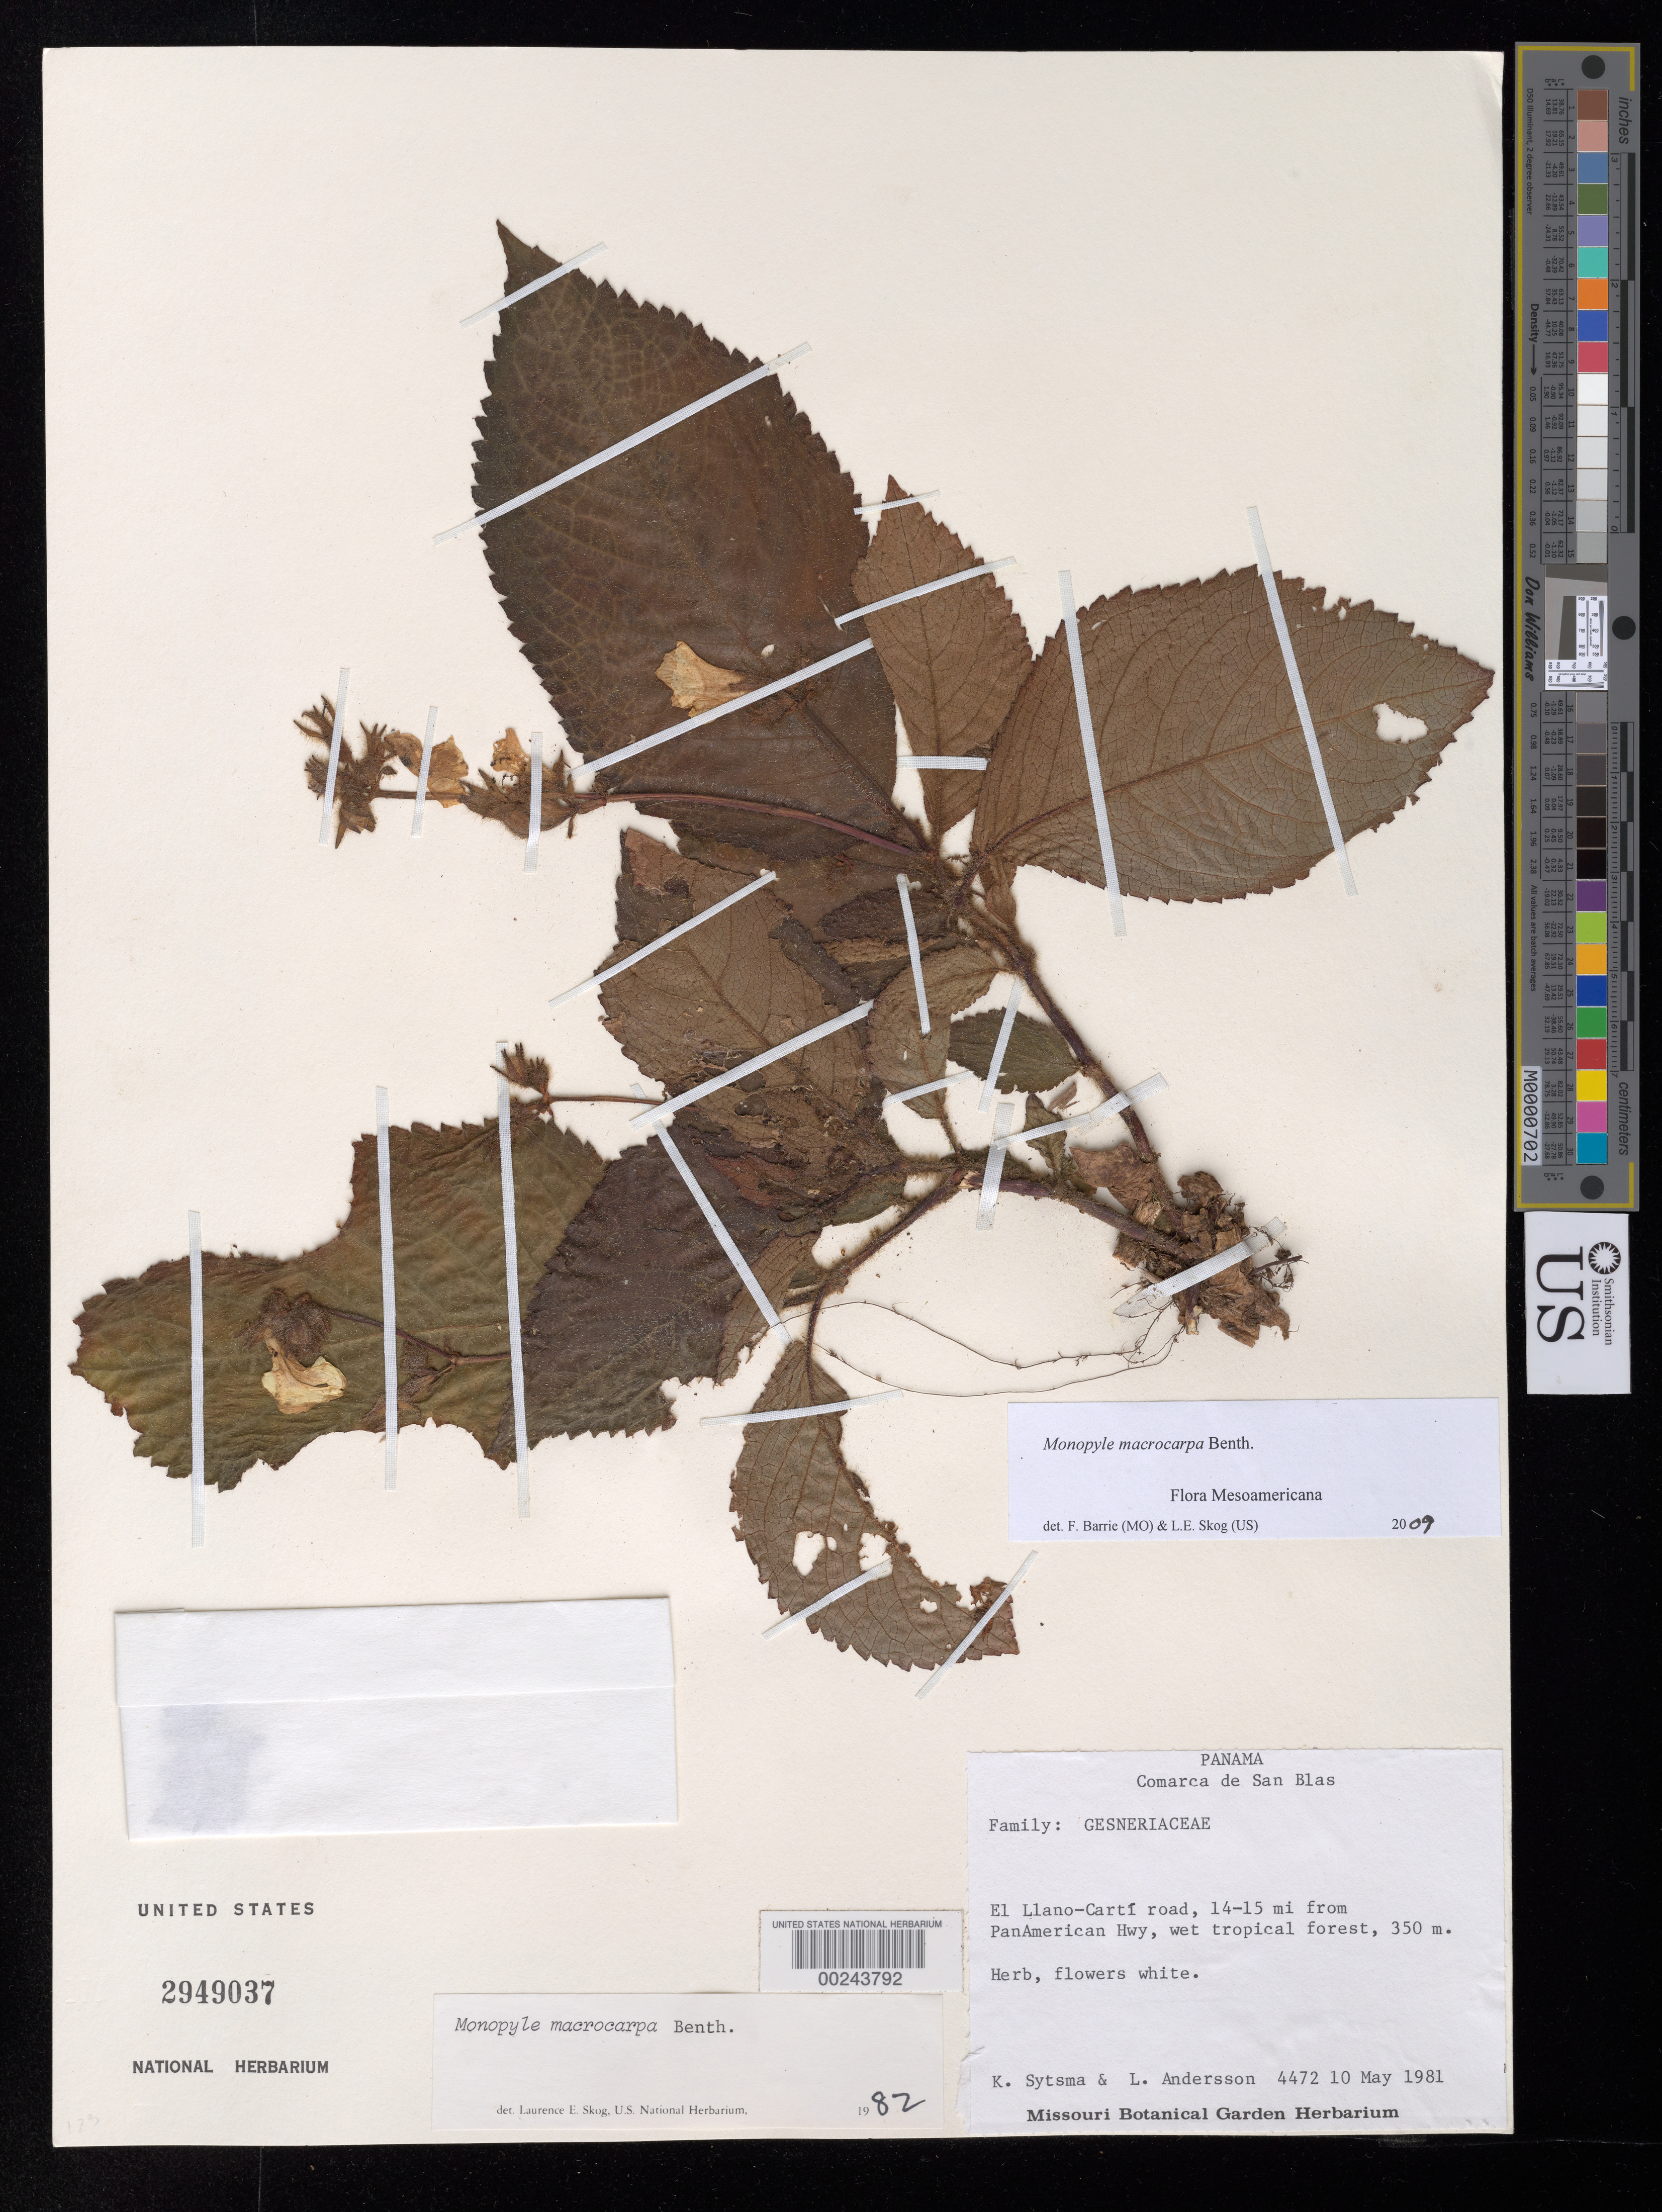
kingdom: Plantae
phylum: Tracheophyta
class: Magnoliopsida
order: Lamiales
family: Gesneriaceae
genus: Monopyle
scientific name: Monopyle macrocarpa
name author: Benth.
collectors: K. J. Sytsma & L. Andersson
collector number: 4472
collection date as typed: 10 May 1981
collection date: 1981-05-10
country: Panama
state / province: Kuna Yala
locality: Comarca de San Blas, El Llano-Carti road, 14-15 mi from Panamerican hwy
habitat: Wet tropical forest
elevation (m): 350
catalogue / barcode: US 2949037